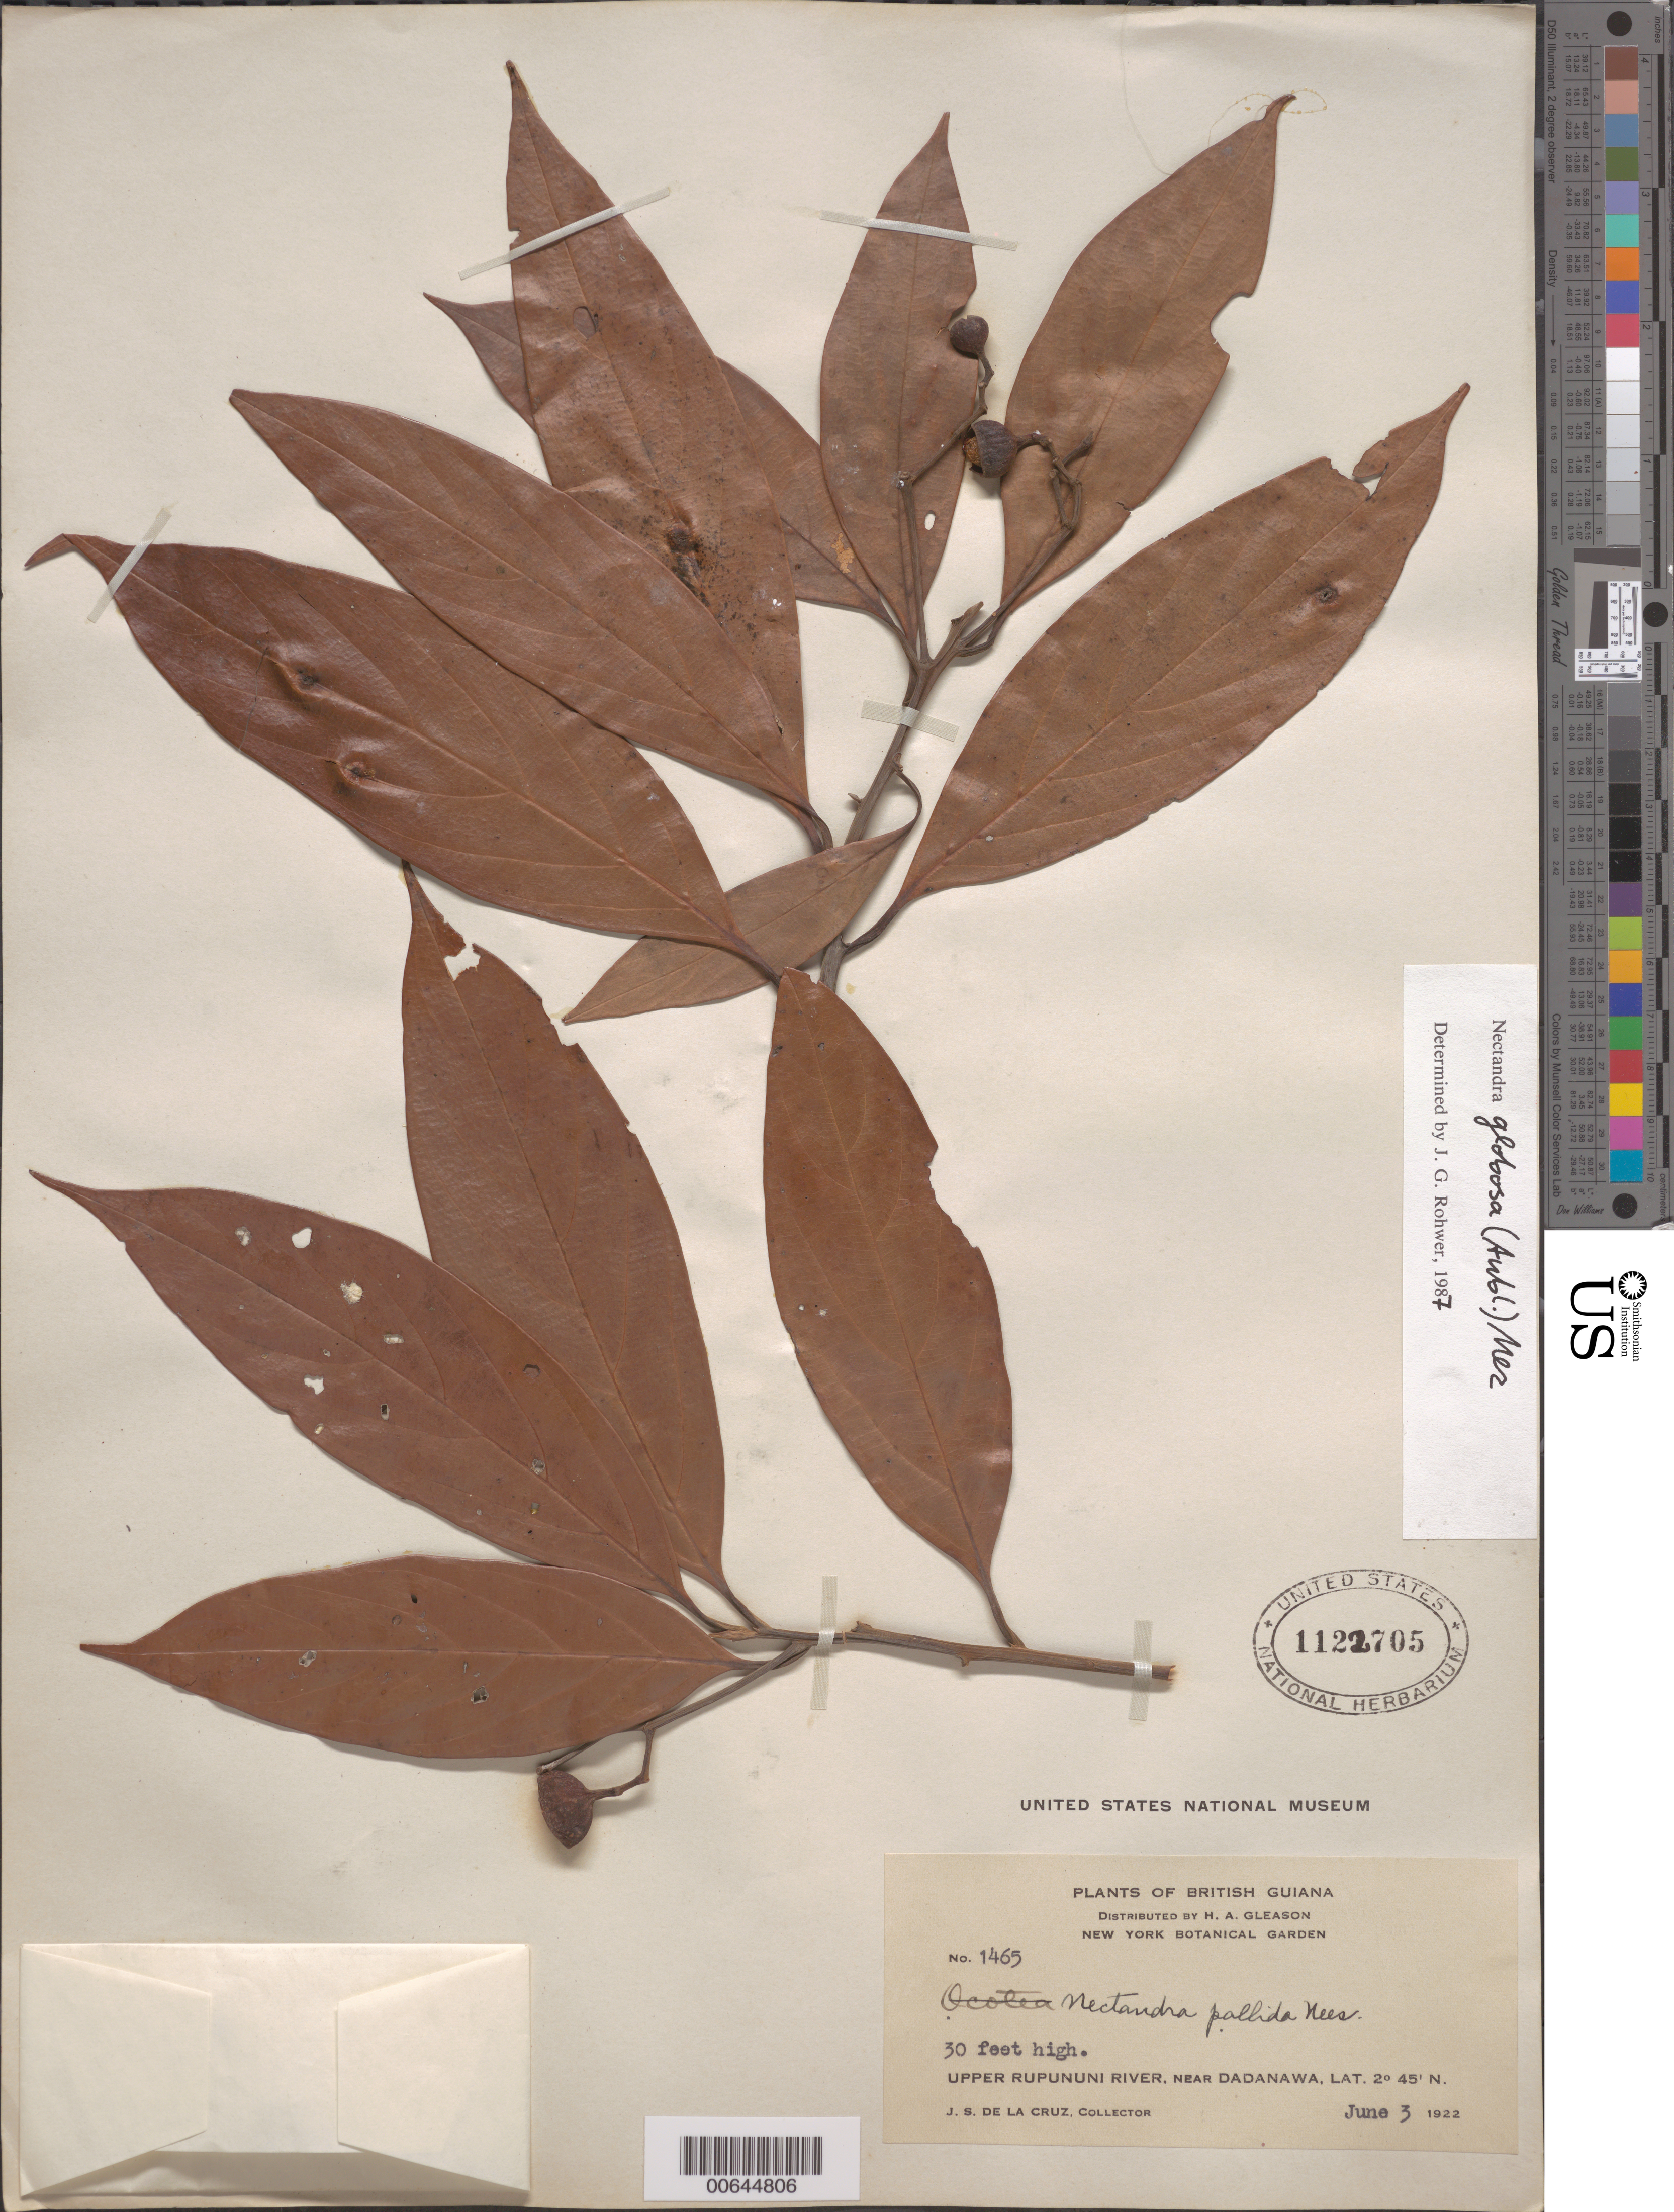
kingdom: Plantae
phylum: Tracheophyta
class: Magnoliopsida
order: Laurales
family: Lauraceae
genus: Nectandra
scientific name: Nectandra globosa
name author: (Aubl.) Mez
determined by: Rohwer, J. G.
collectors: J. S. de la Cruz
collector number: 1465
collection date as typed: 3-Jun-22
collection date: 1922-06-03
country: Guyana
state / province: U. Takutu-U. Essequibo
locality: Dadanawa, vic., upper Rupununi R.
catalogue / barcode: US 1122705